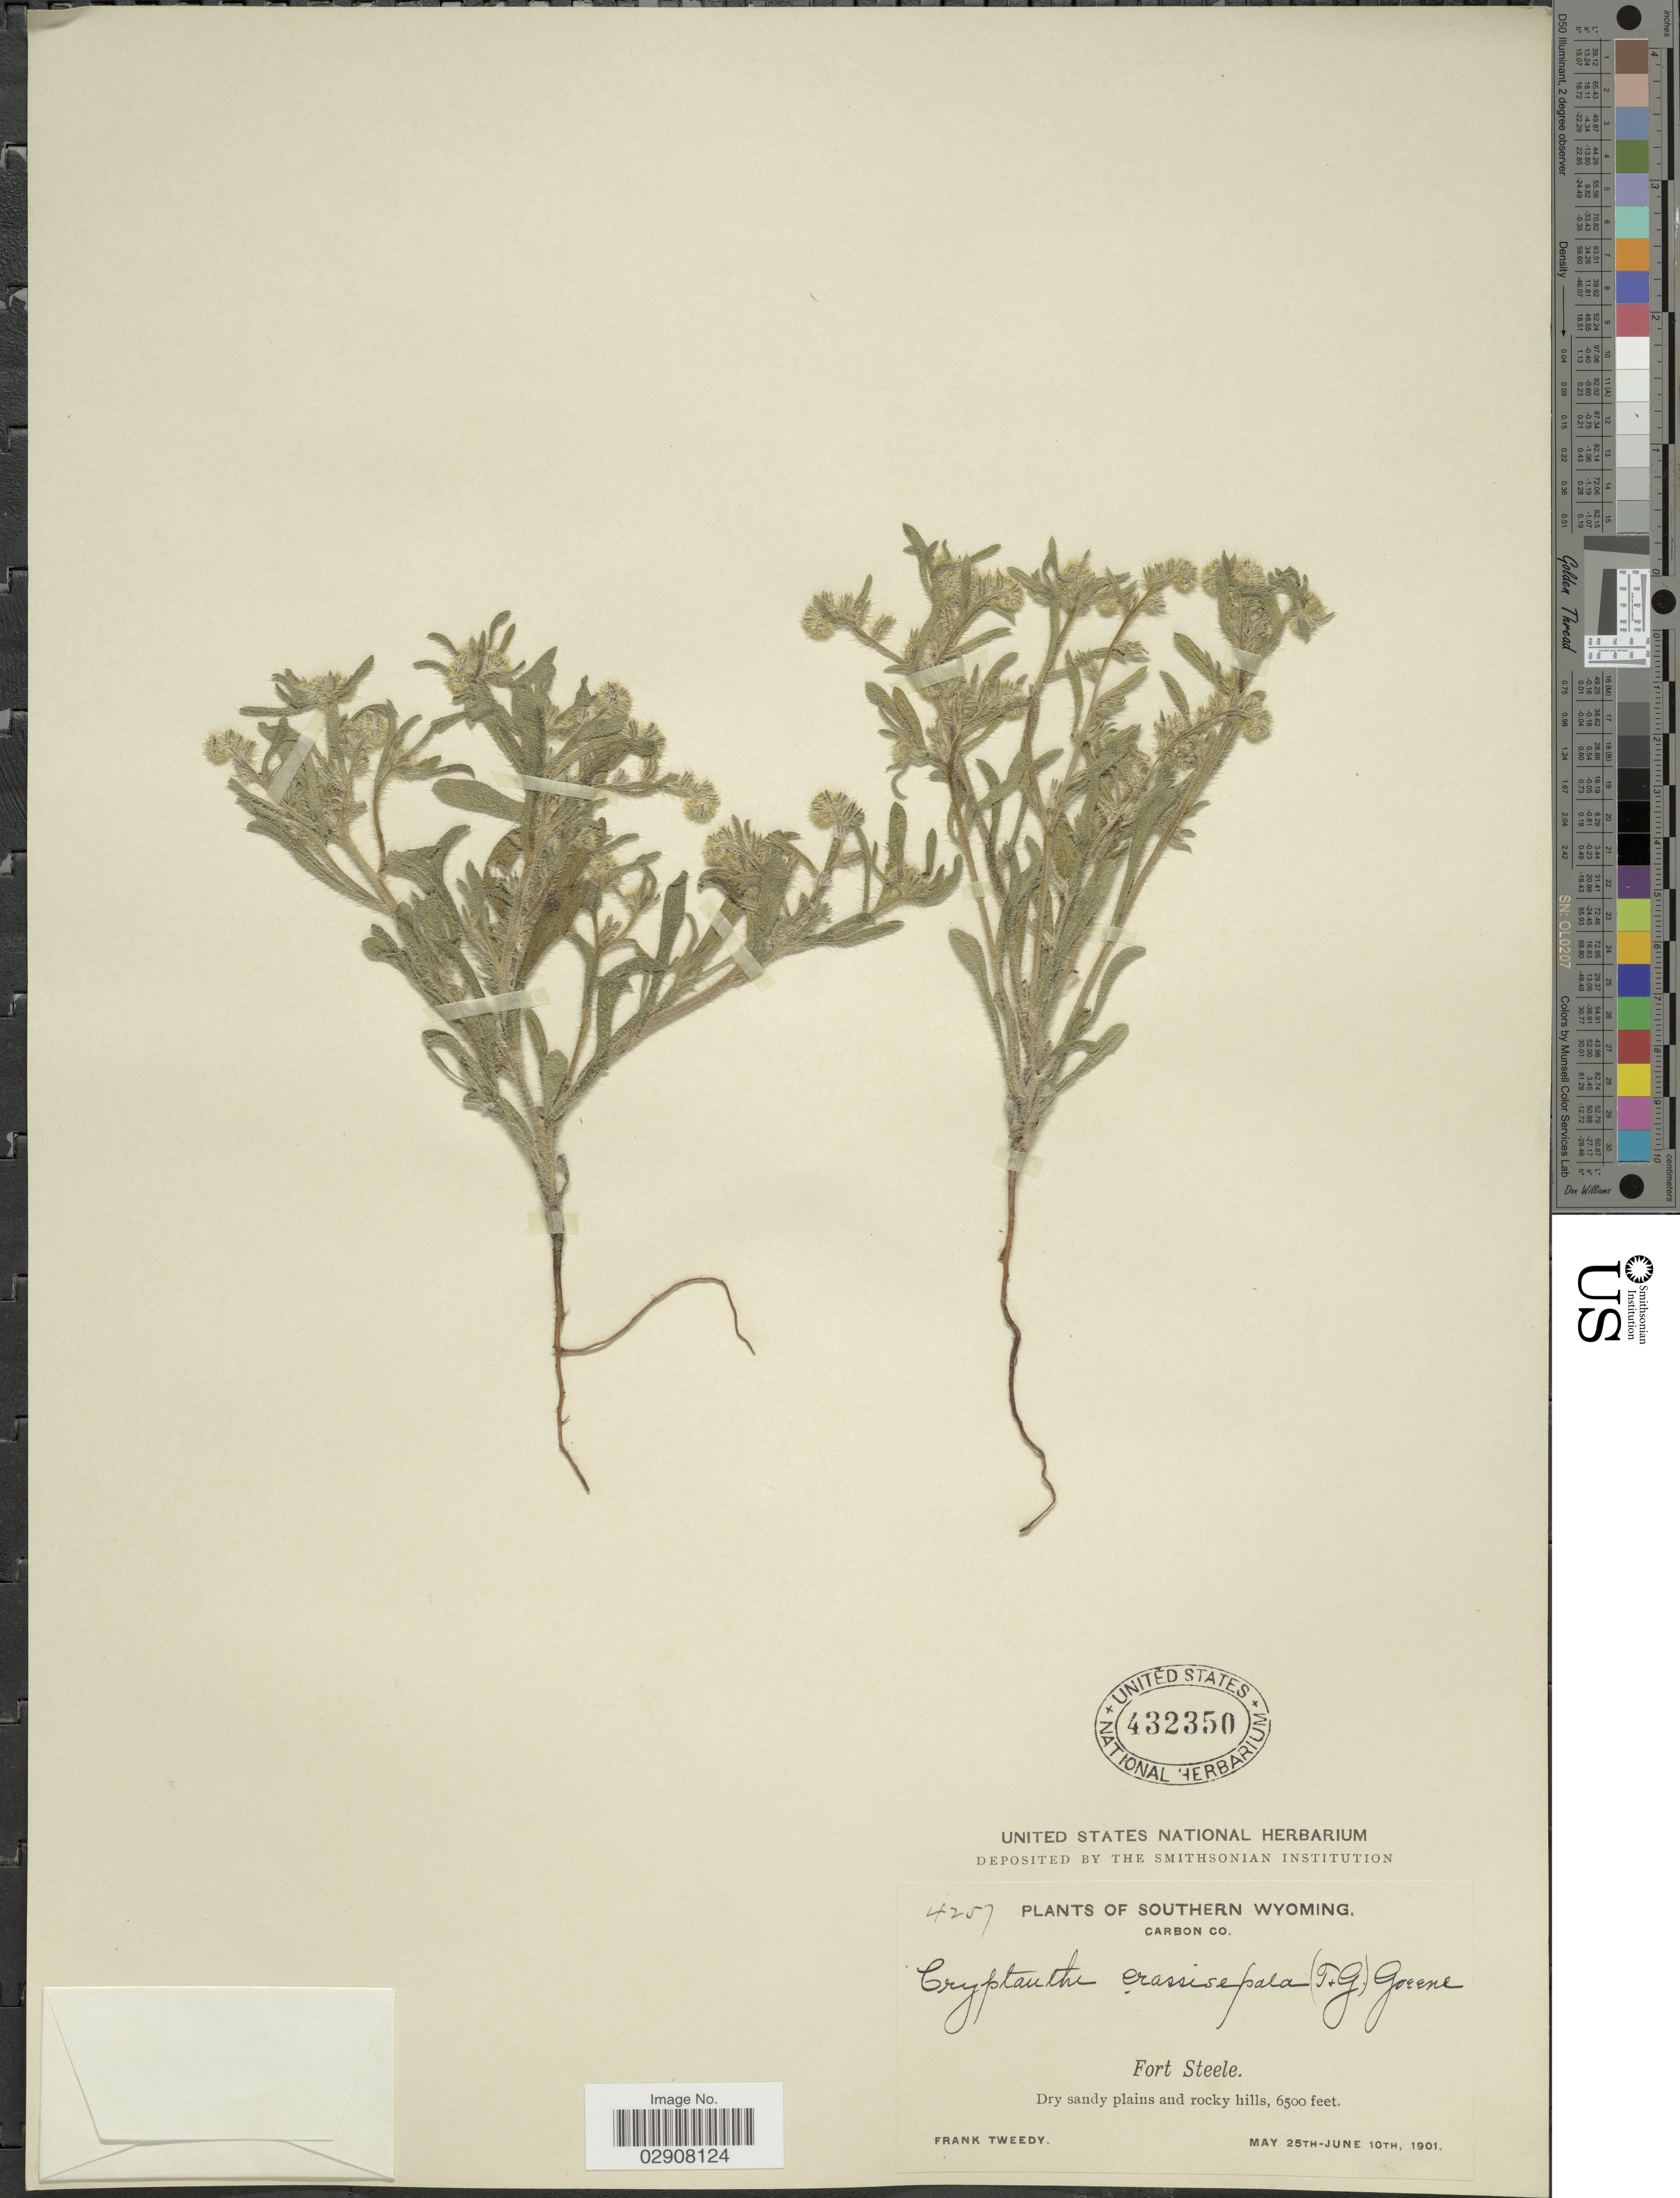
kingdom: Plantae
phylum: Tracheophyta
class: Magnoliopsida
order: Boraginales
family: Boraginaceae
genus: Cryptantha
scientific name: Cryptantha minima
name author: Rydb.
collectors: F. Tweedy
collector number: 4257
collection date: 1901-05-25/1901-06-10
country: United States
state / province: Wyoming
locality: Southern Wyoming, Carbon Co., Fort Steele.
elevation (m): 1981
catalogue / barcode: US 432350